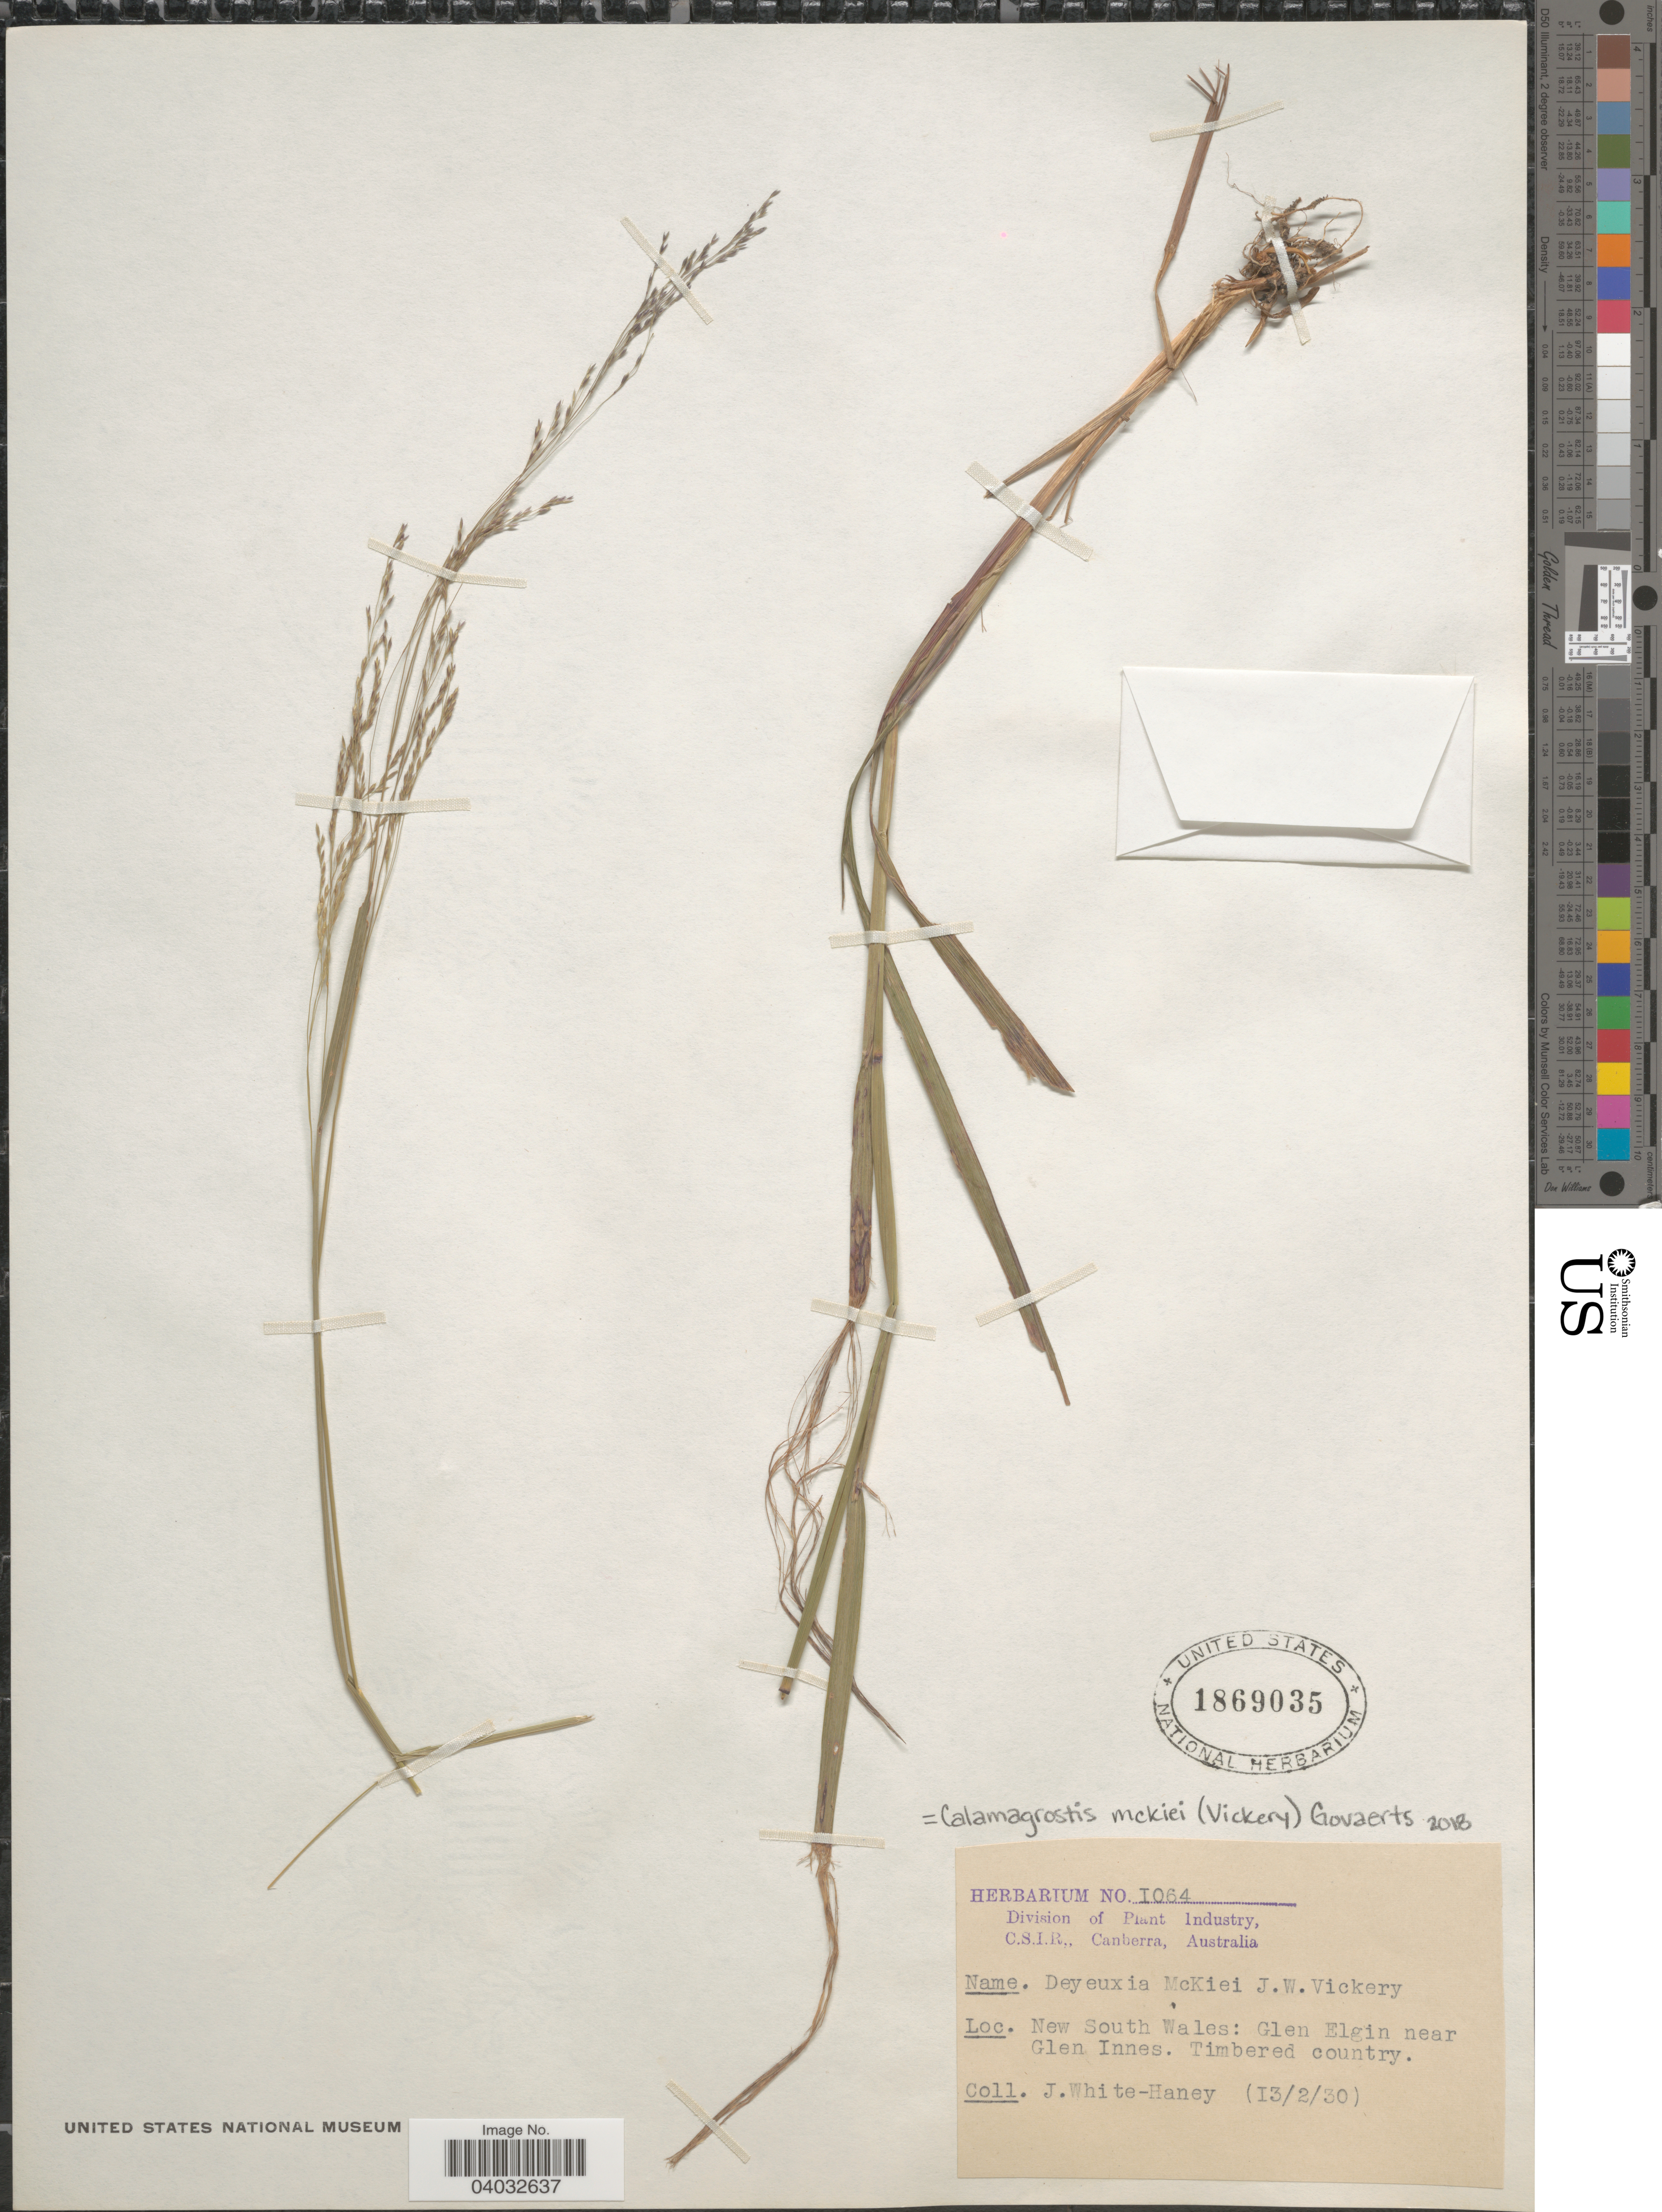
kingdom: Plantae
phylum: Tracheophyta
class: Liliopsida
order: Poales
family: Poaceae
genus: Calamagrostis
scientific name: Calamagrostis mckiei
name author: (Vickery) Govaerts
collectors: J. White-Haney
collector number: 1064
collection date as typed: Transcribed d/m/y: 13/2/30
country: Australia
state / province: New South Wales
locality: Glen Elgin near Glen Innes. Timbered county.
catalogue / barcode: US 1869035